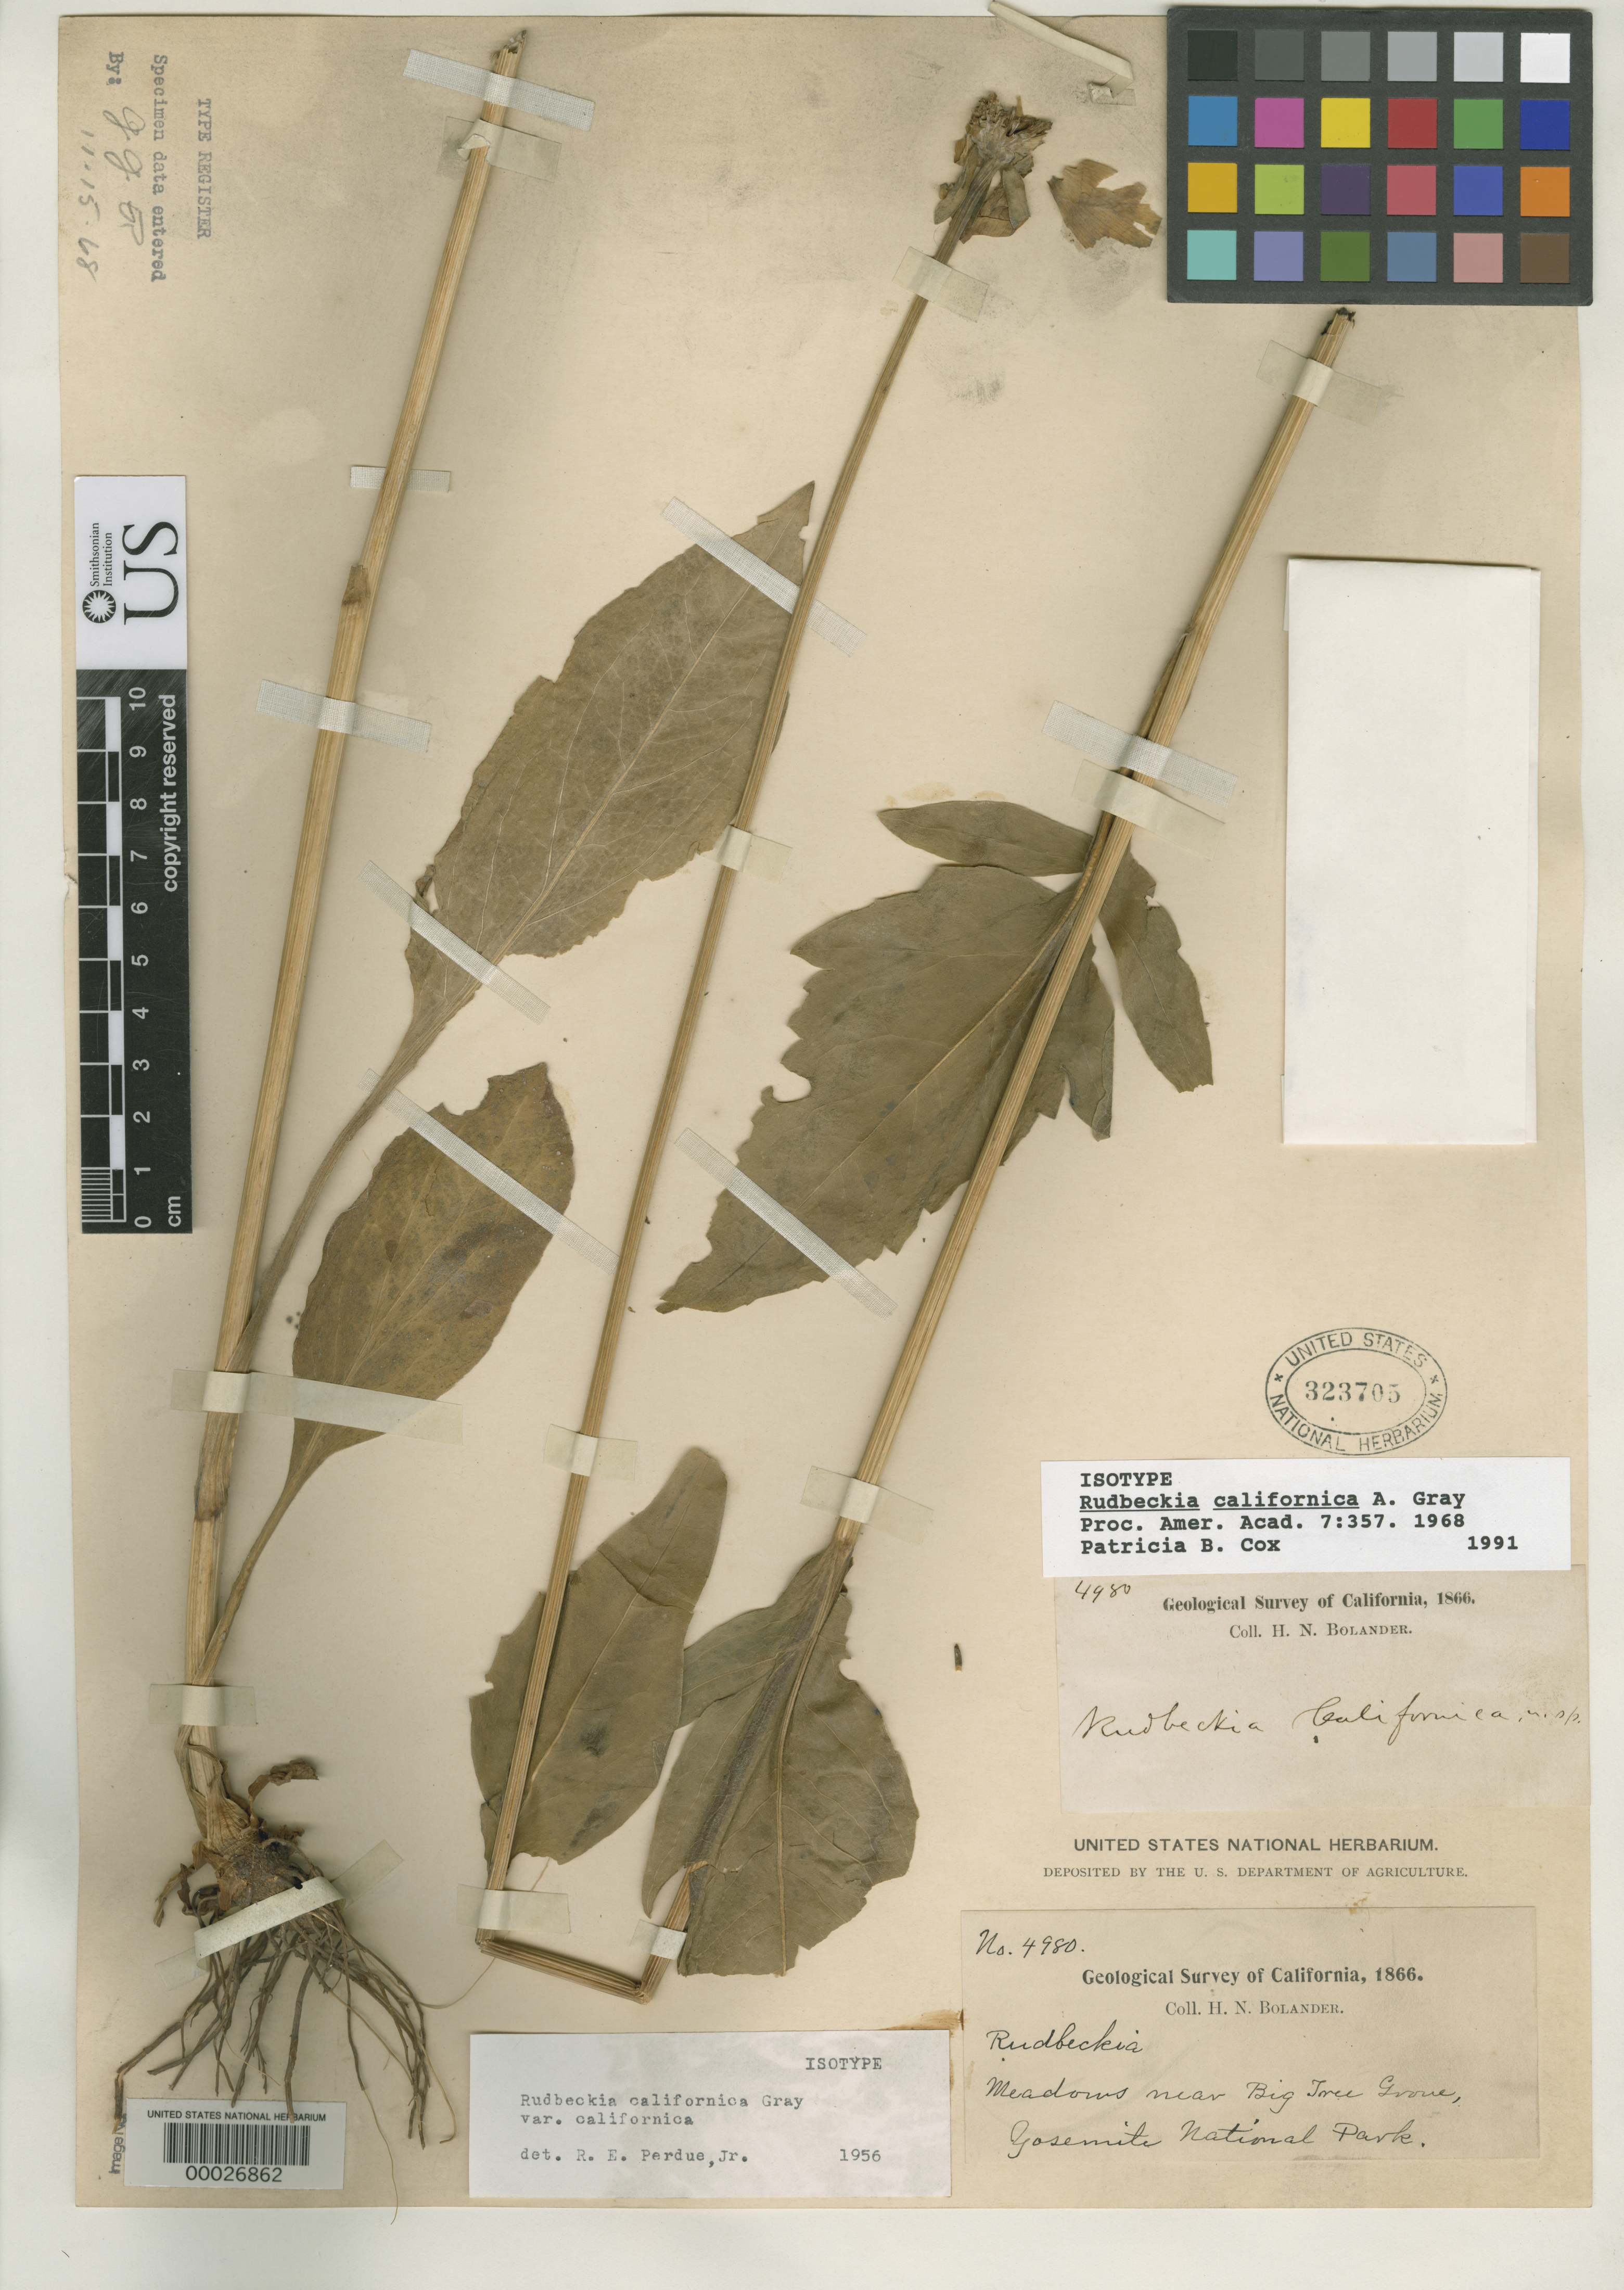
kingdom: Plantae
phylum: Tracheophyta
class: Magnoliopsida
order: Asterales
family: Asteraceae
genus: Rudbeckia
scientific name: Rudbeckia californica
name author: A. Gray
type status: Isotype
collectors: H. Bolander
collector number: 4980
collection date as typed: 1866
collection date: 1866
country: United States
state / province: California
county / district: Mariposa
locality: Yosemite National Park, near Big Tree Grove.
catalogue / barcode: US 323705